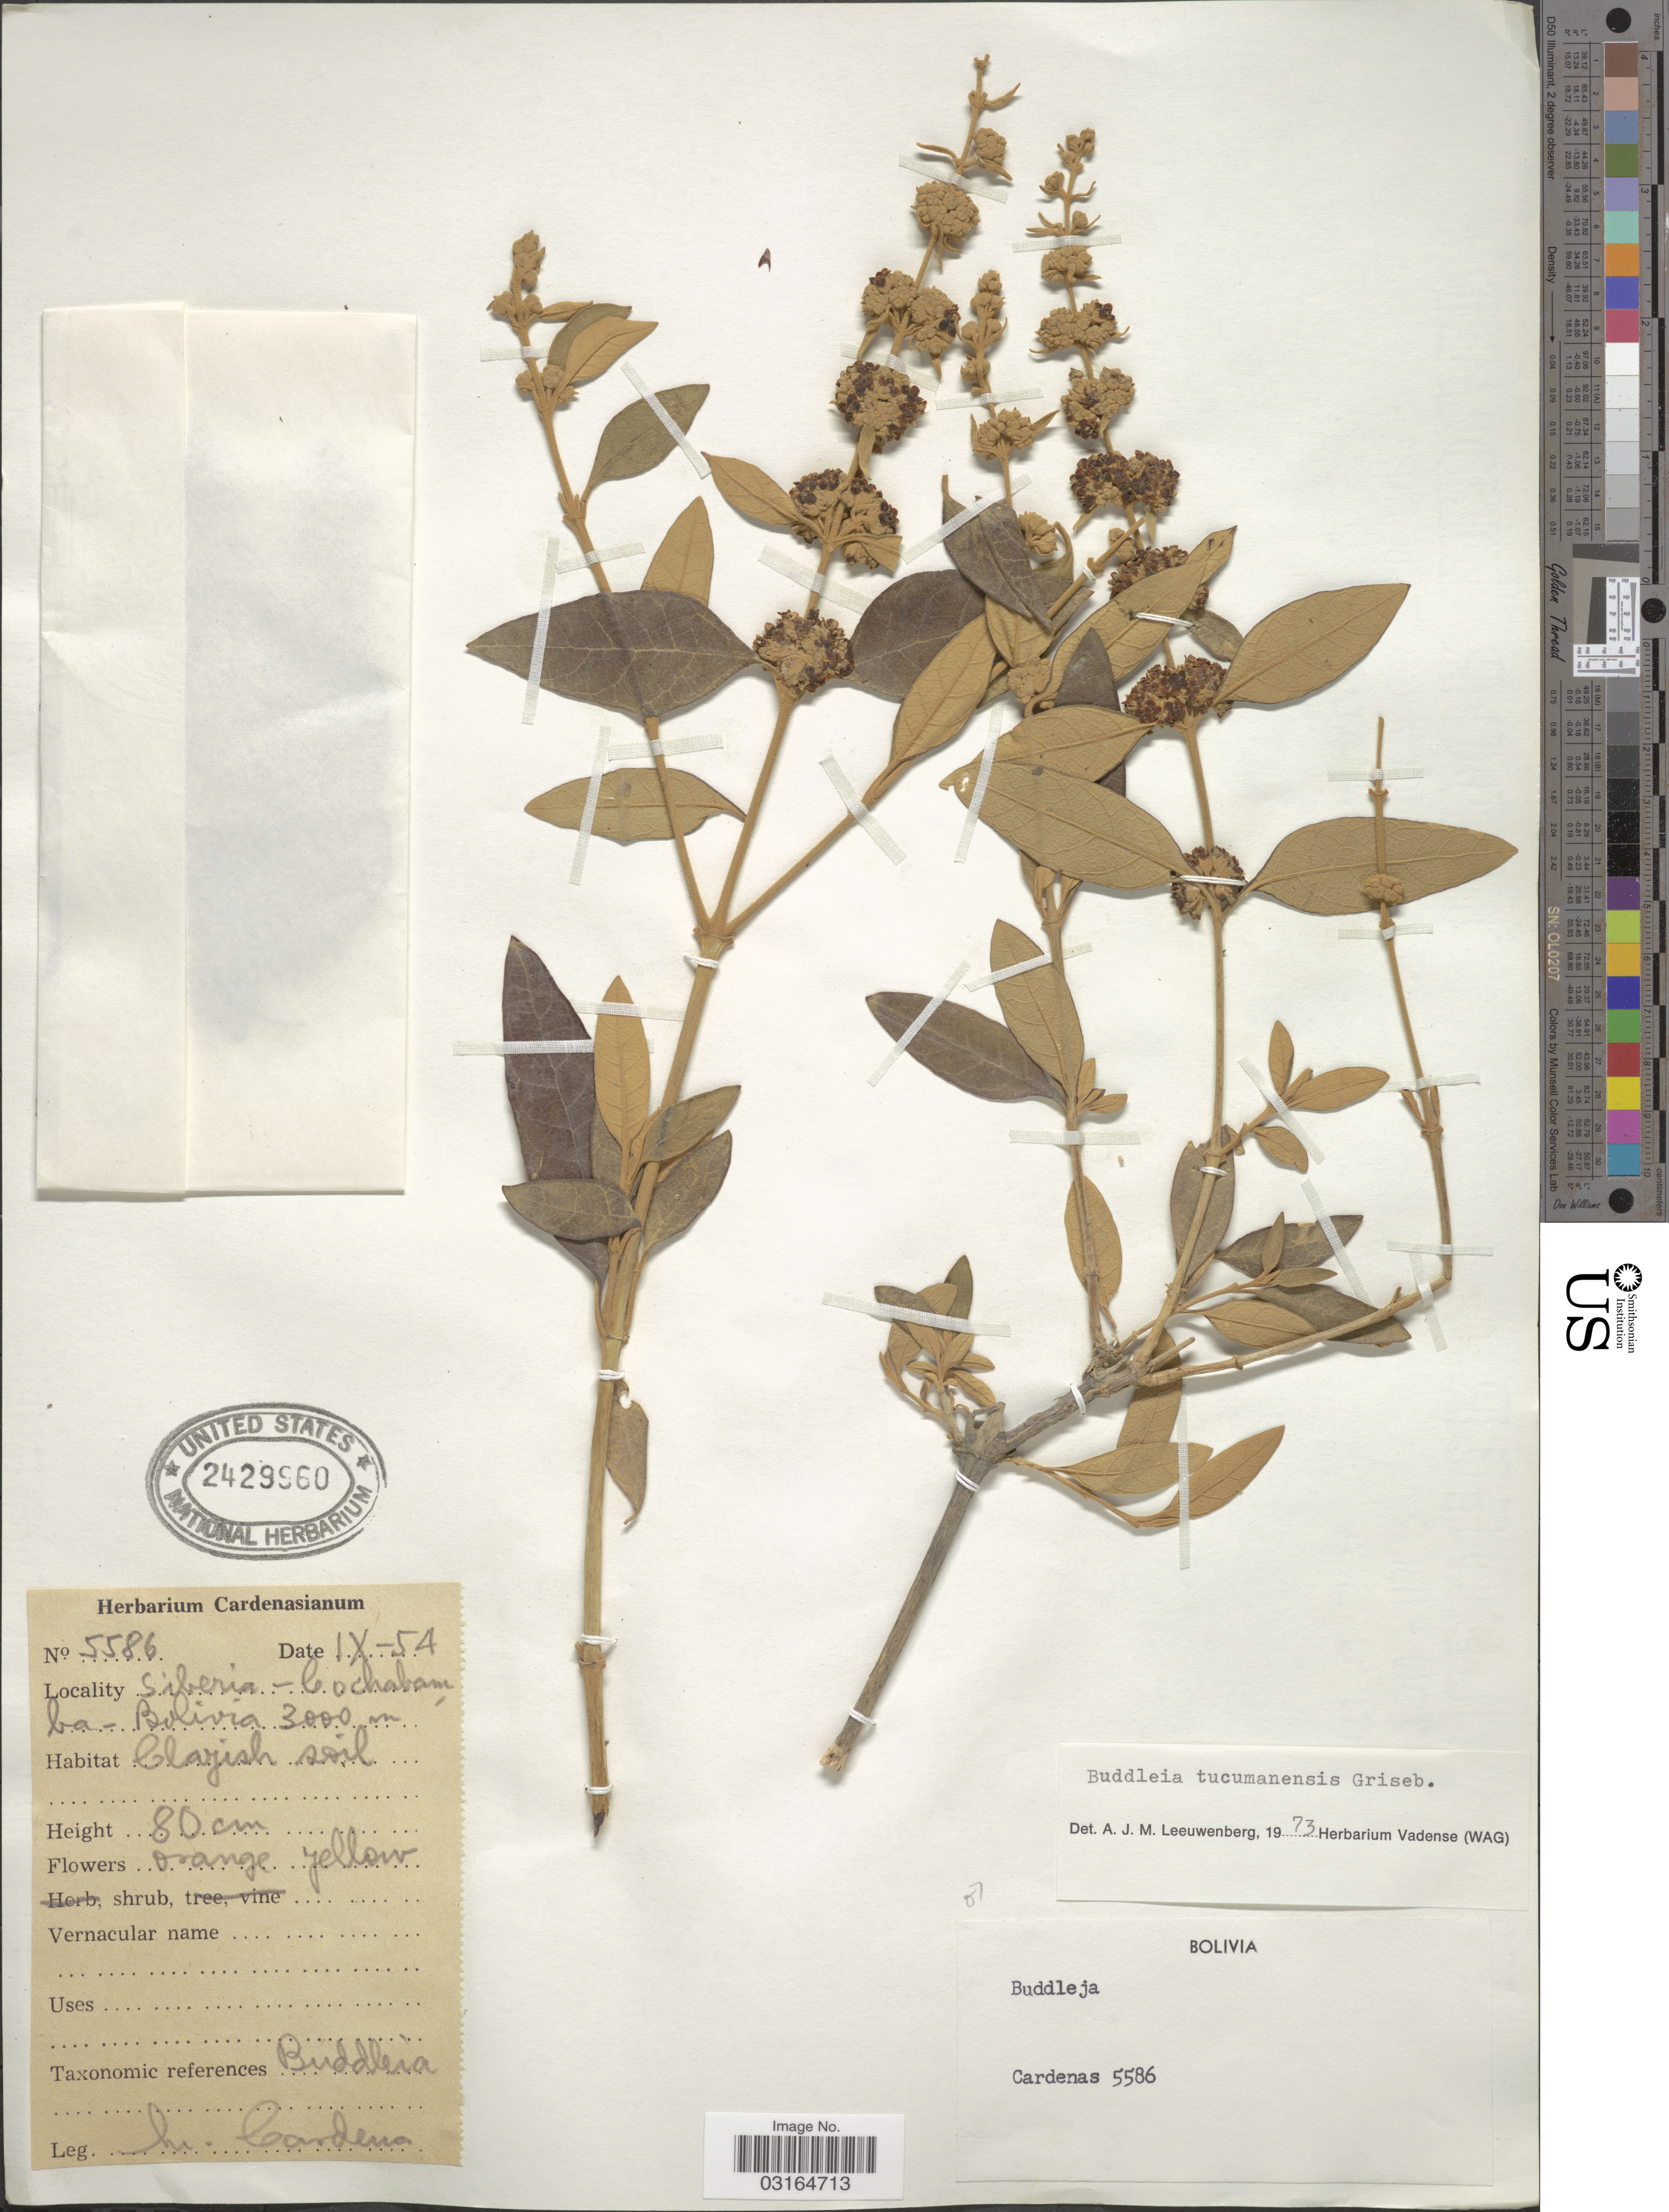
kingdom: Plantae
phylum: Tracheophyta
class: Magnoliopsida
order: Lamiales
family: Scrophulariaceae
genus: Buddleja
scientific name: Buddleja tucumanensis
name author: Griseb.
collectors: M. Cárdenas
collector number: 5586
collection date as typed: Transcribed d/m/y: /9/54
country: Bolivia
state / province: Cochabamba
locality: Siberia.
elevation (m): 3000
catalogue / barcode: US 2429960